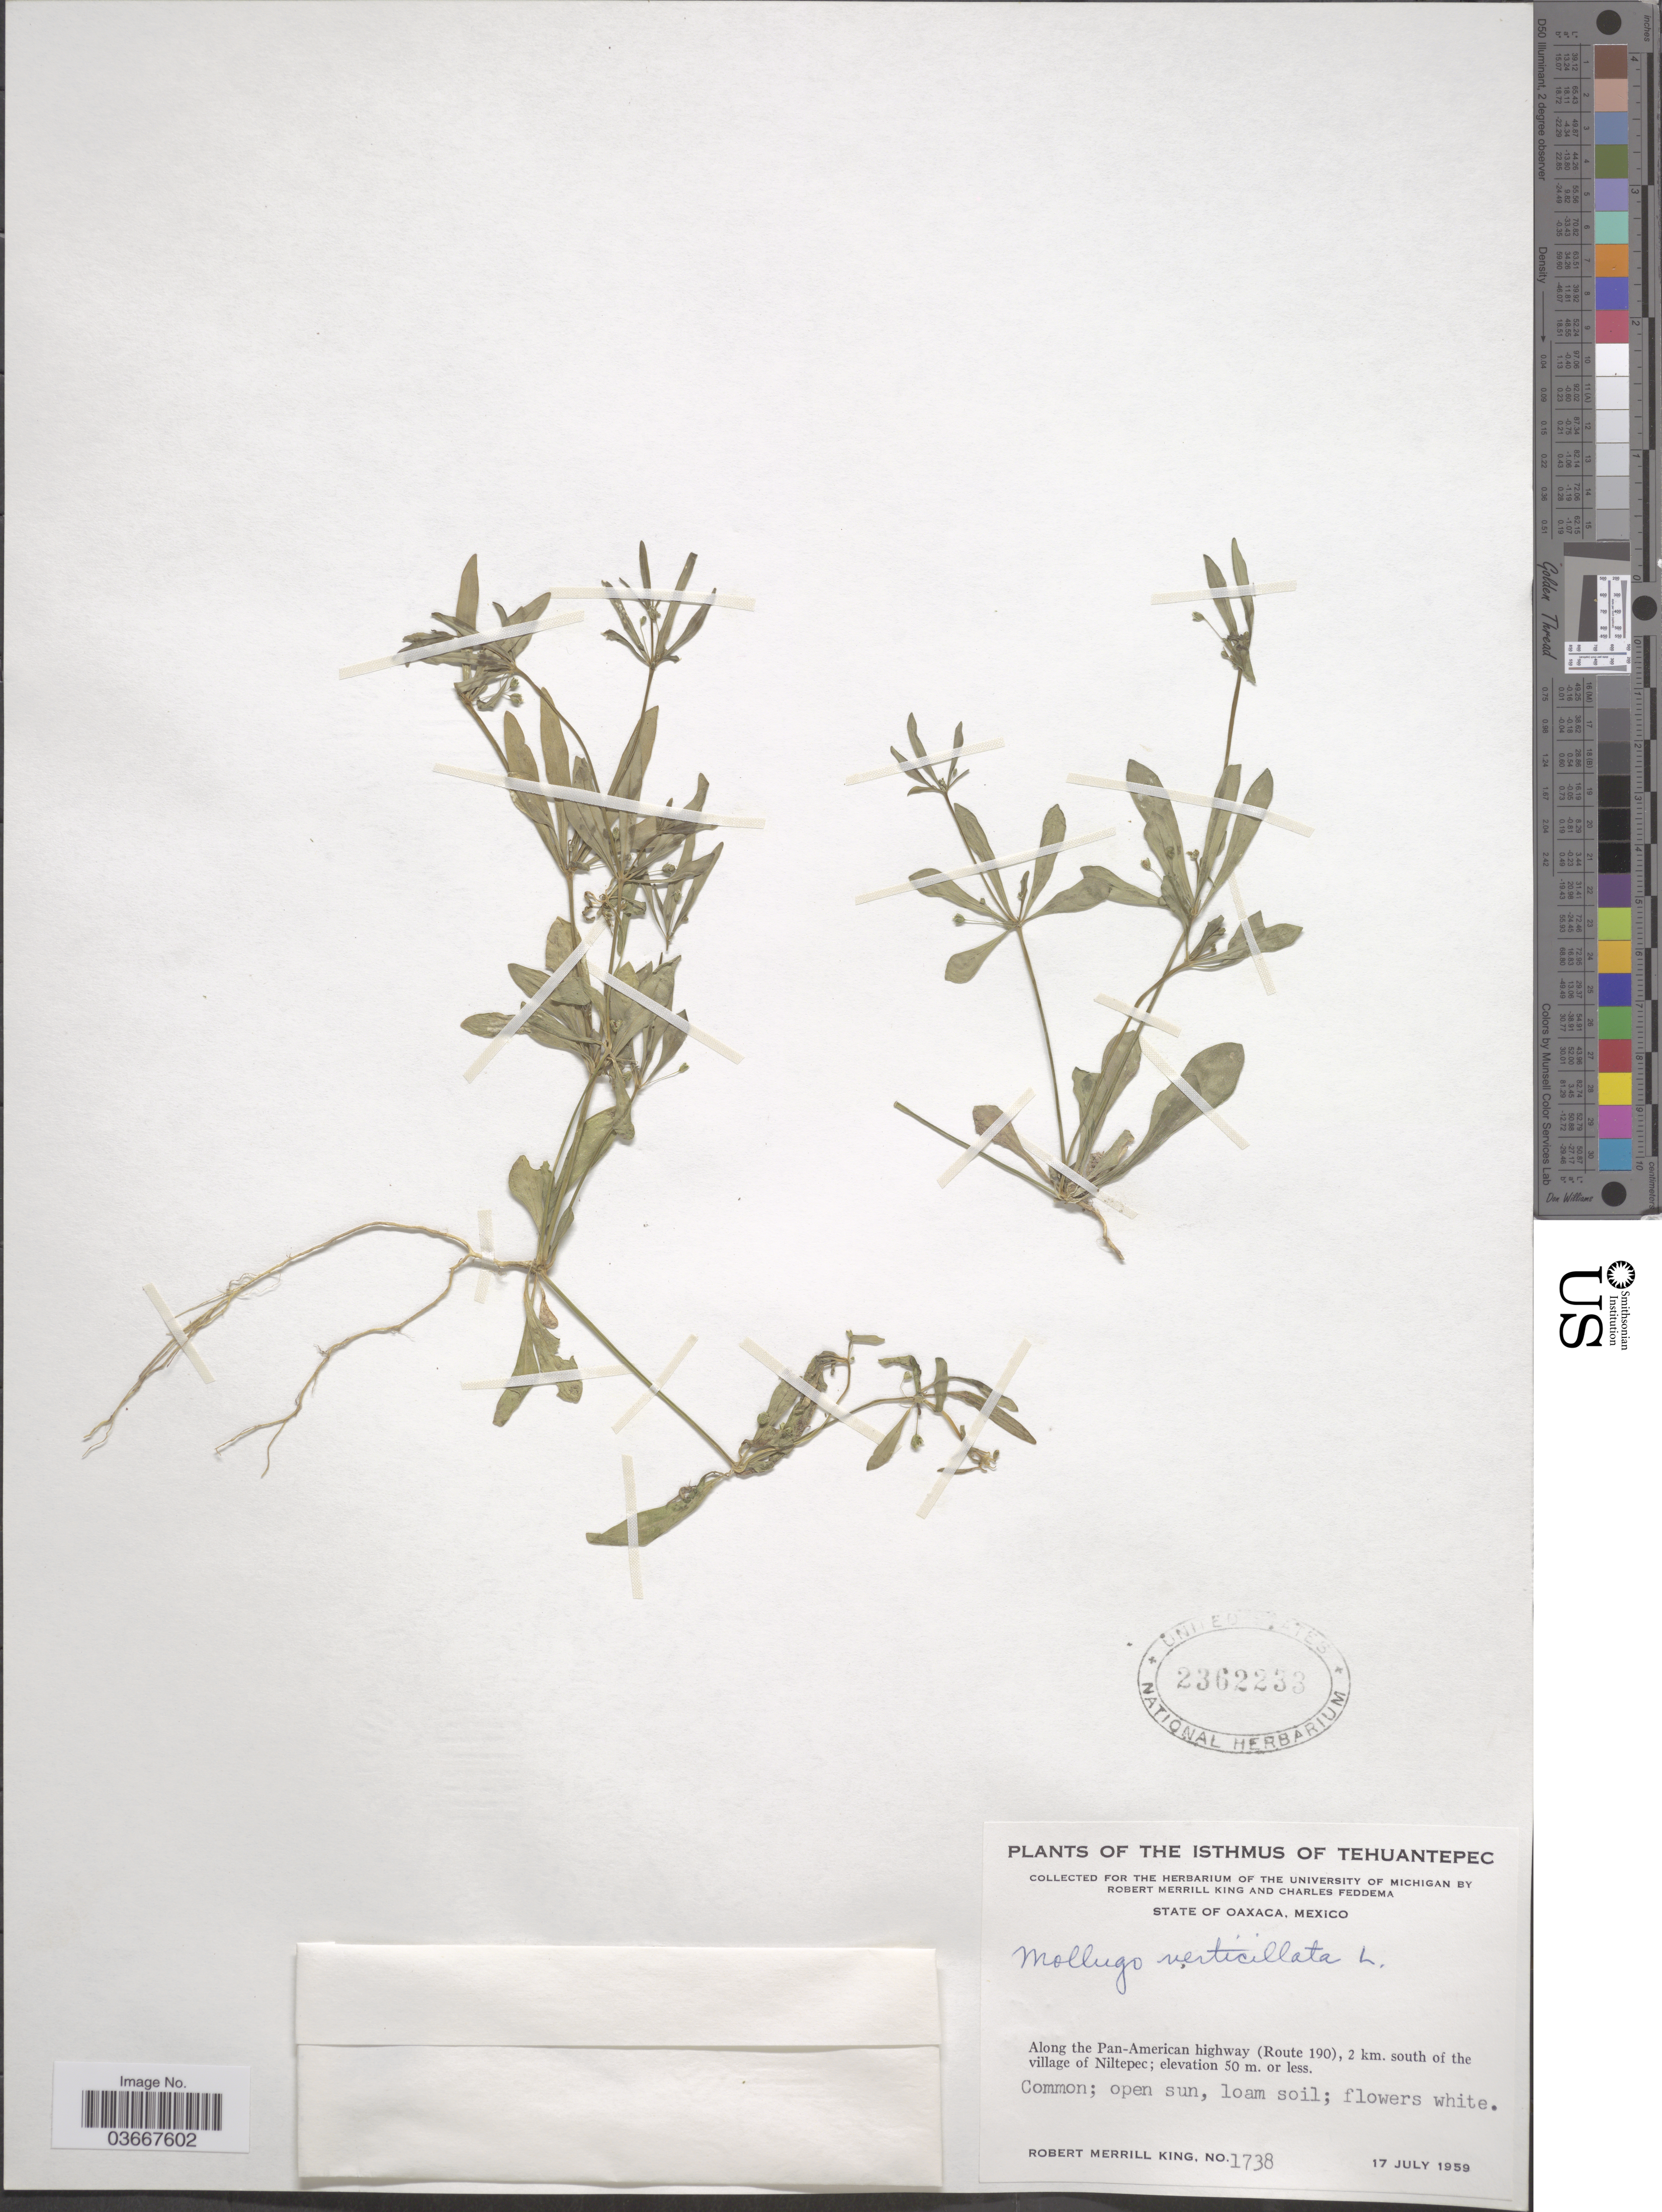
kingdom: Plantae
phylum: Tracheophyta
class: Magnoliopsida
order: Caryophyllales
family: Molluginaceae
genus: Mollugo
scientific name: Mollugo verticillata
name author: L.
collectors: R. M. King & C. Feddema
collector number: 1738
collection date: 1959-07-17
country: Mexico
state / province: Oaxaca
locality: Ihe Isthmus of Tehuantepec. Along the Pan-American highway (Route 190), 2 km. south of the village of Niltepec.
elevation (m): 50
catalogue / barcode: US 2362233